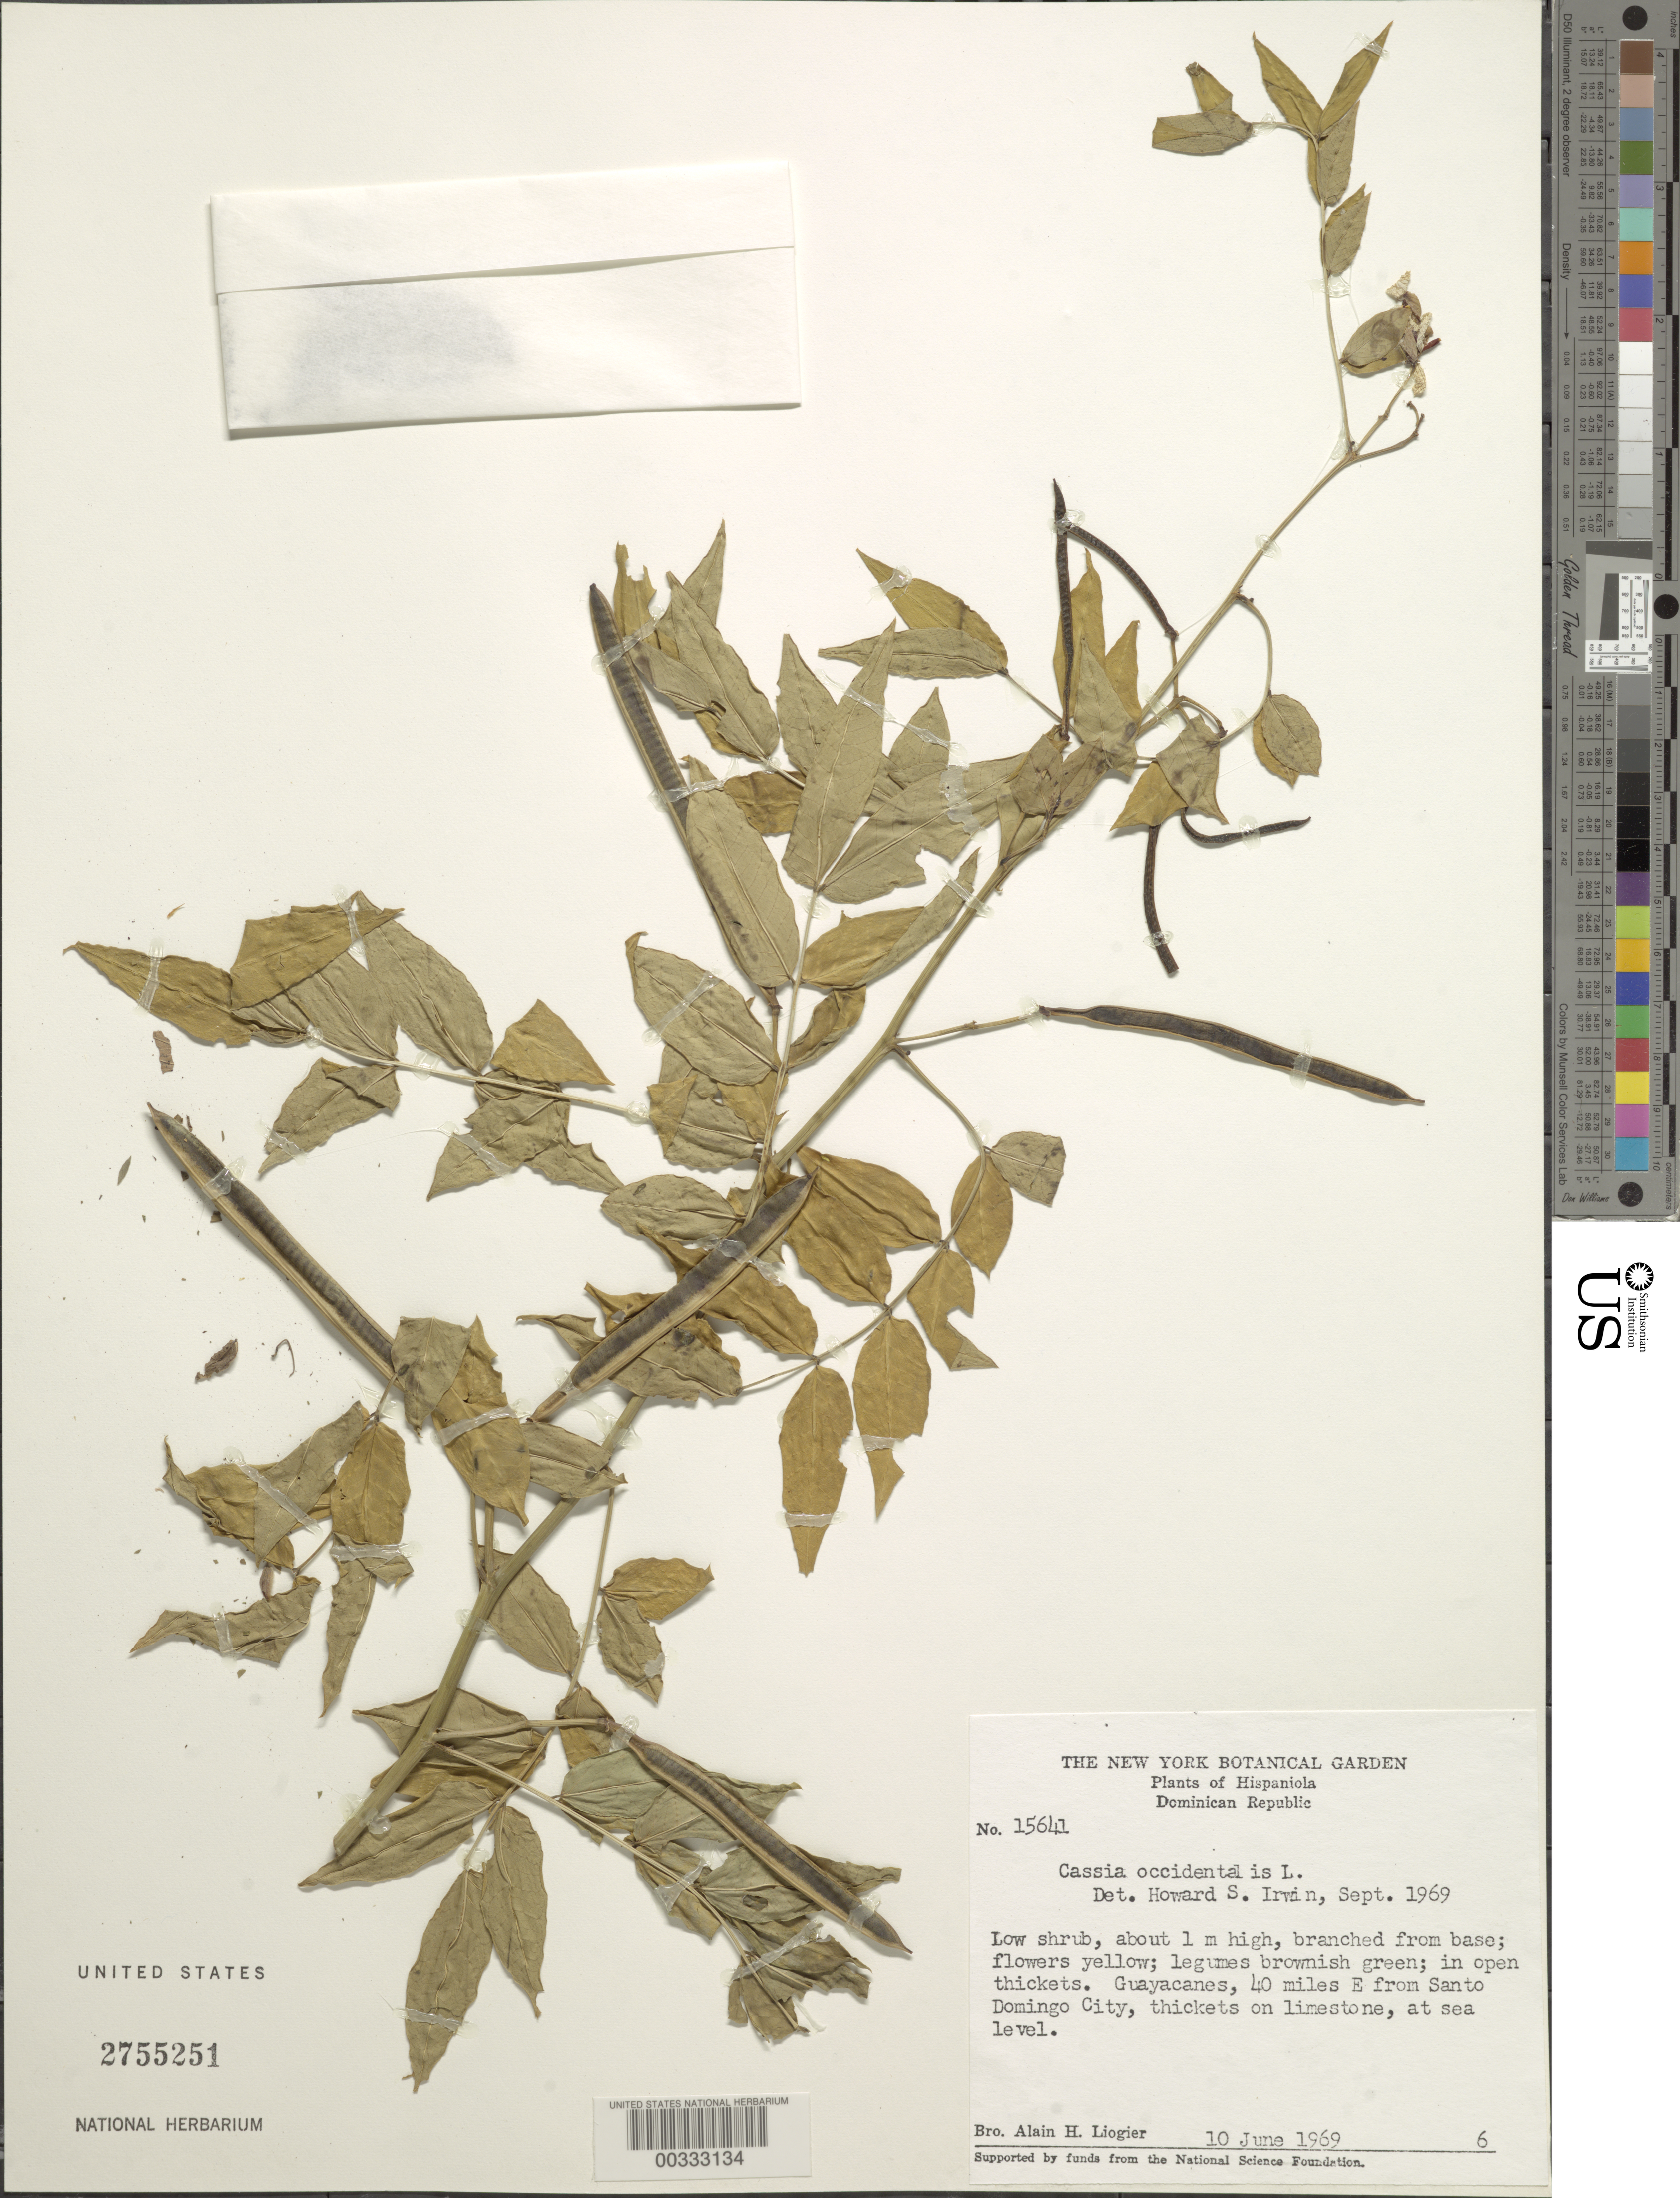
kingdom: Plantae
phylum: Tracheophyta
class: Magnoliopsida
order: Fabales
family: Fabaceae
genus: Senna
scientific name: Senna occidentalis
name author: (L.) Link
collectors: A. H. Liogier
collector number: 15641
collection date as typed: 10 Jun 1969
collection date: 1969-06-10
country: Dominican Republic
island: Hispaniola Island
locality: Guayacanes, 40 mi e from santo domingo city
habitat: Thickets on limestone; in open thickets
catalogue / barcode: US 2755251